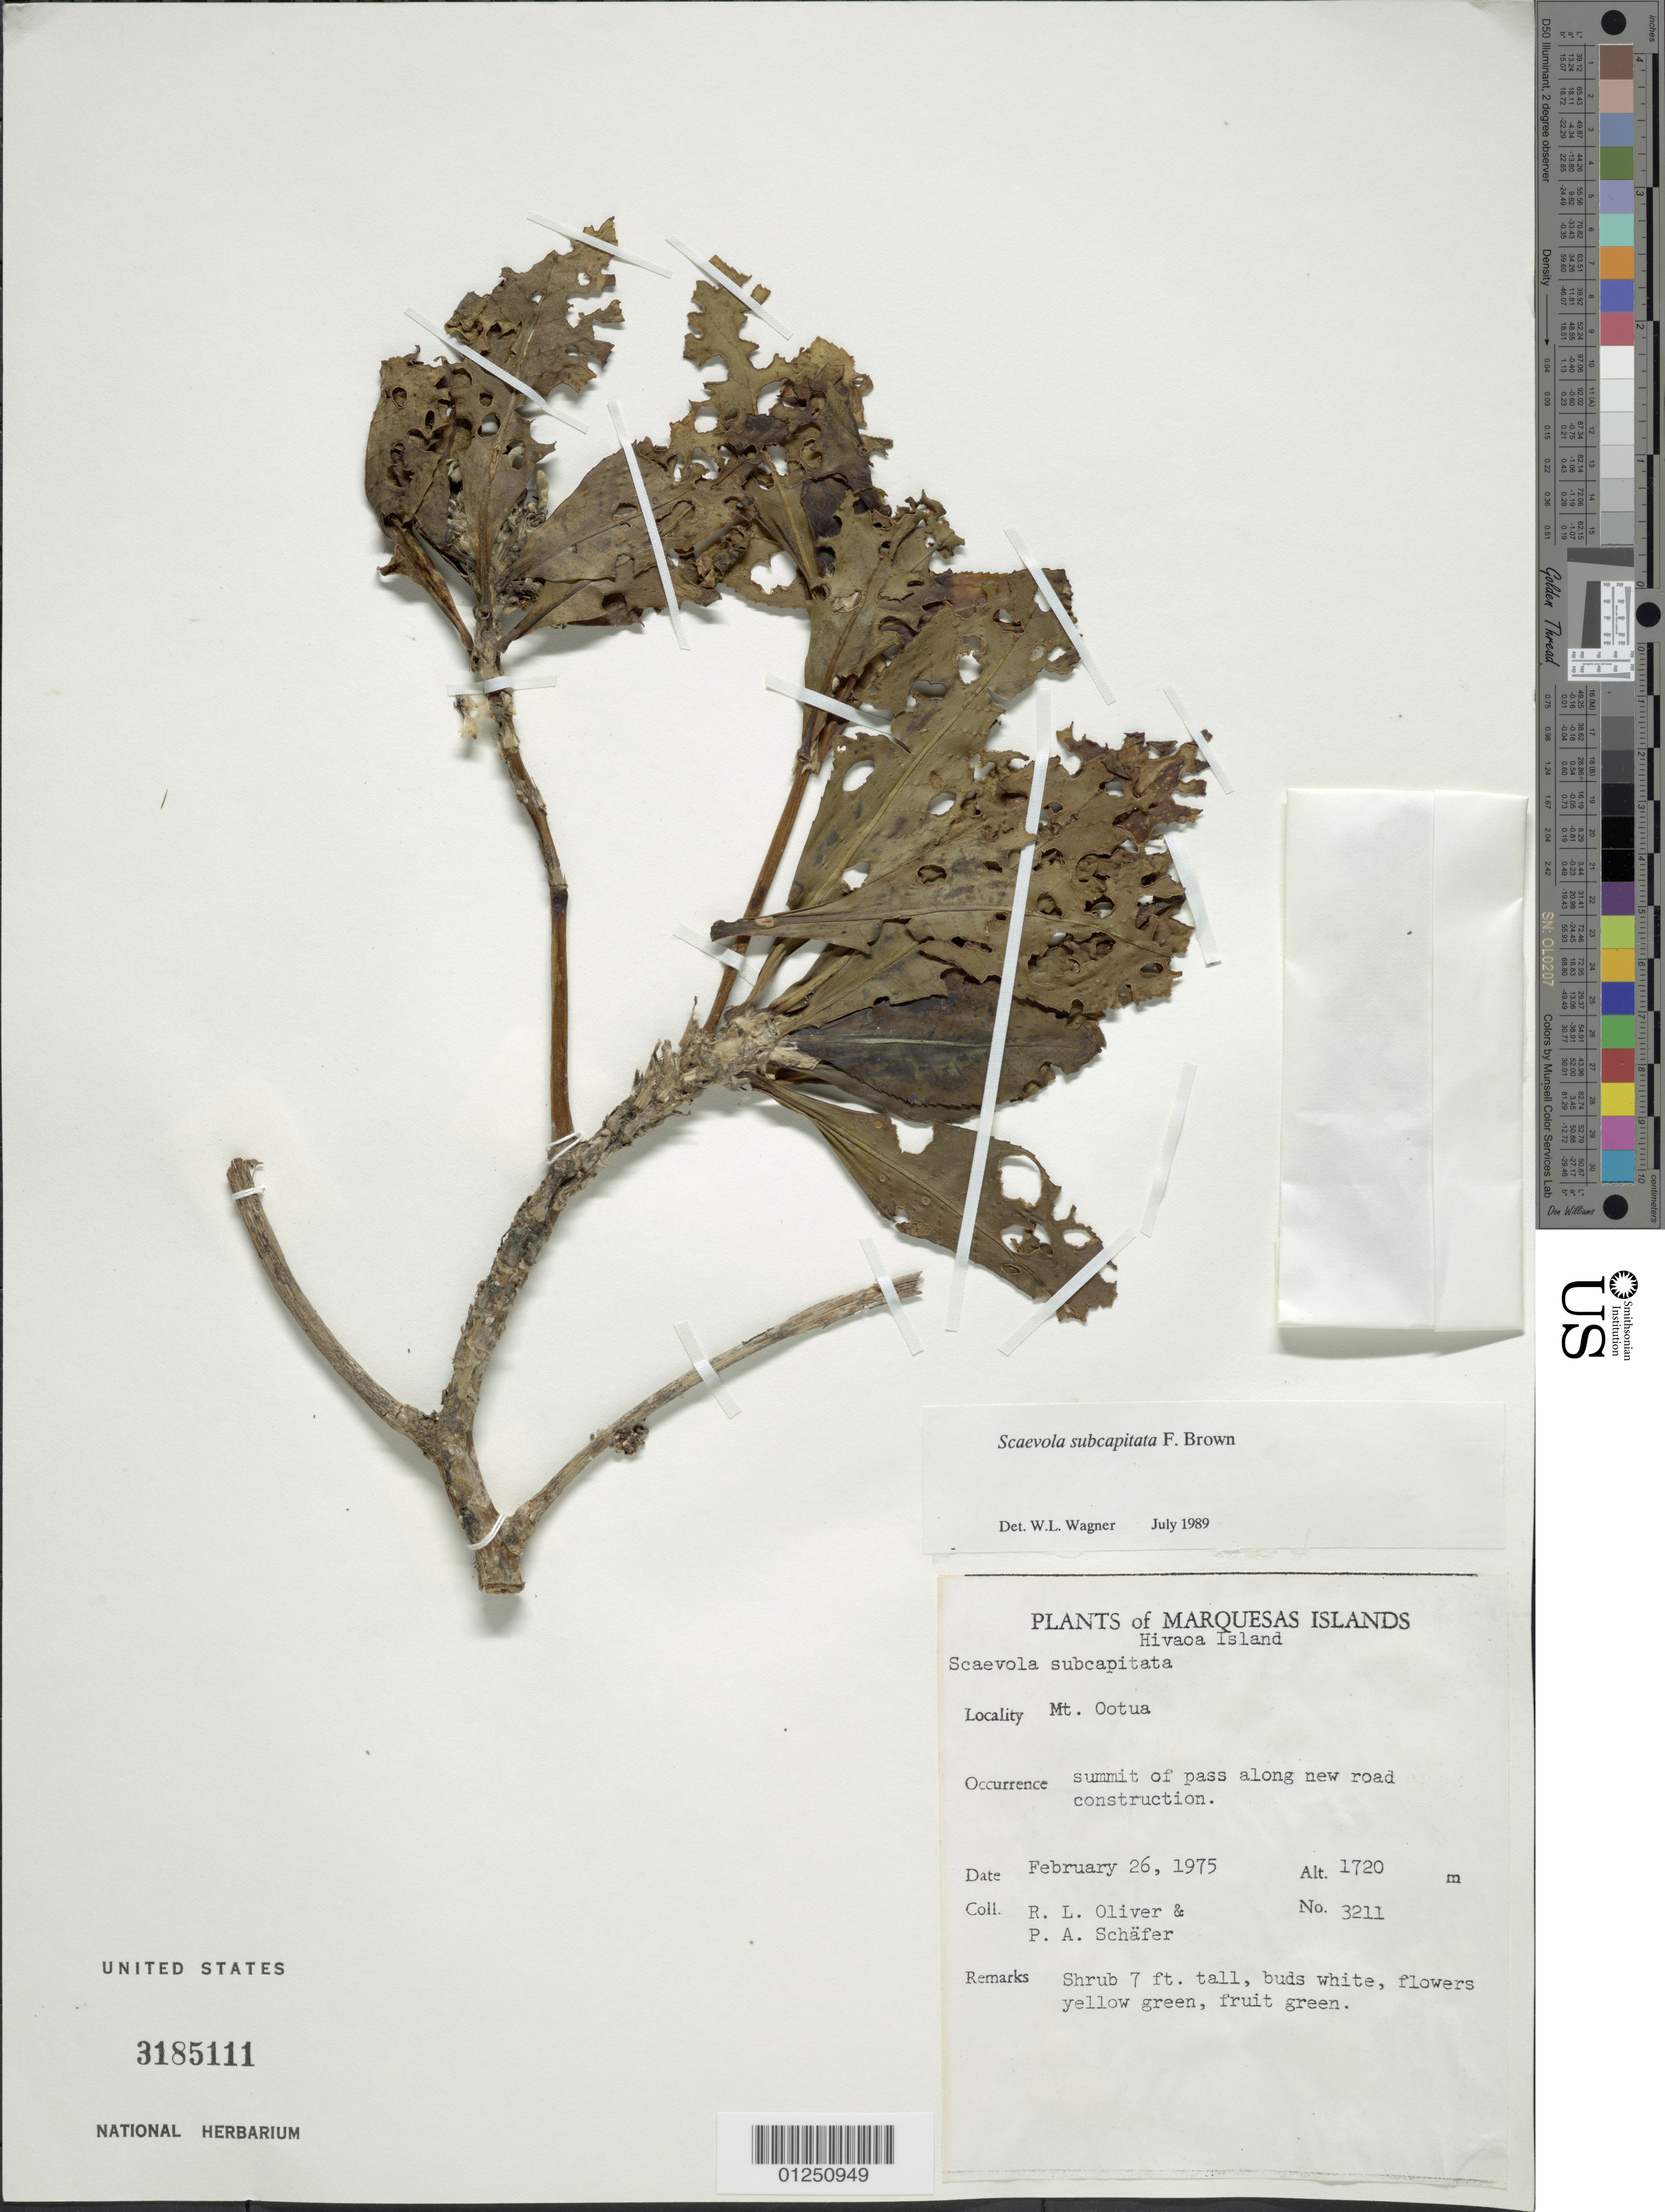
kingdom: Plantae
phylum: Tracheophyta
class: Magnoliopsida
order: Asterales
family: Goodeniaceae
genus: Scaevola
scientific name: Scaevola subcapitata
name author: F. Br.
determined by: Wagner, W. L., (BOT), Smithsonian Institution - National Museum of Natural History (UNITED STATES)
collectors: R. L. Oliver & P. A. Schäfer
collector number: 3211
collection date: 1975-02-26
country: French Polynesia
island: Hiva Oa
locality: Mt. Ootua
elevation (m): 1720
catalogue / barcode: US 3185111